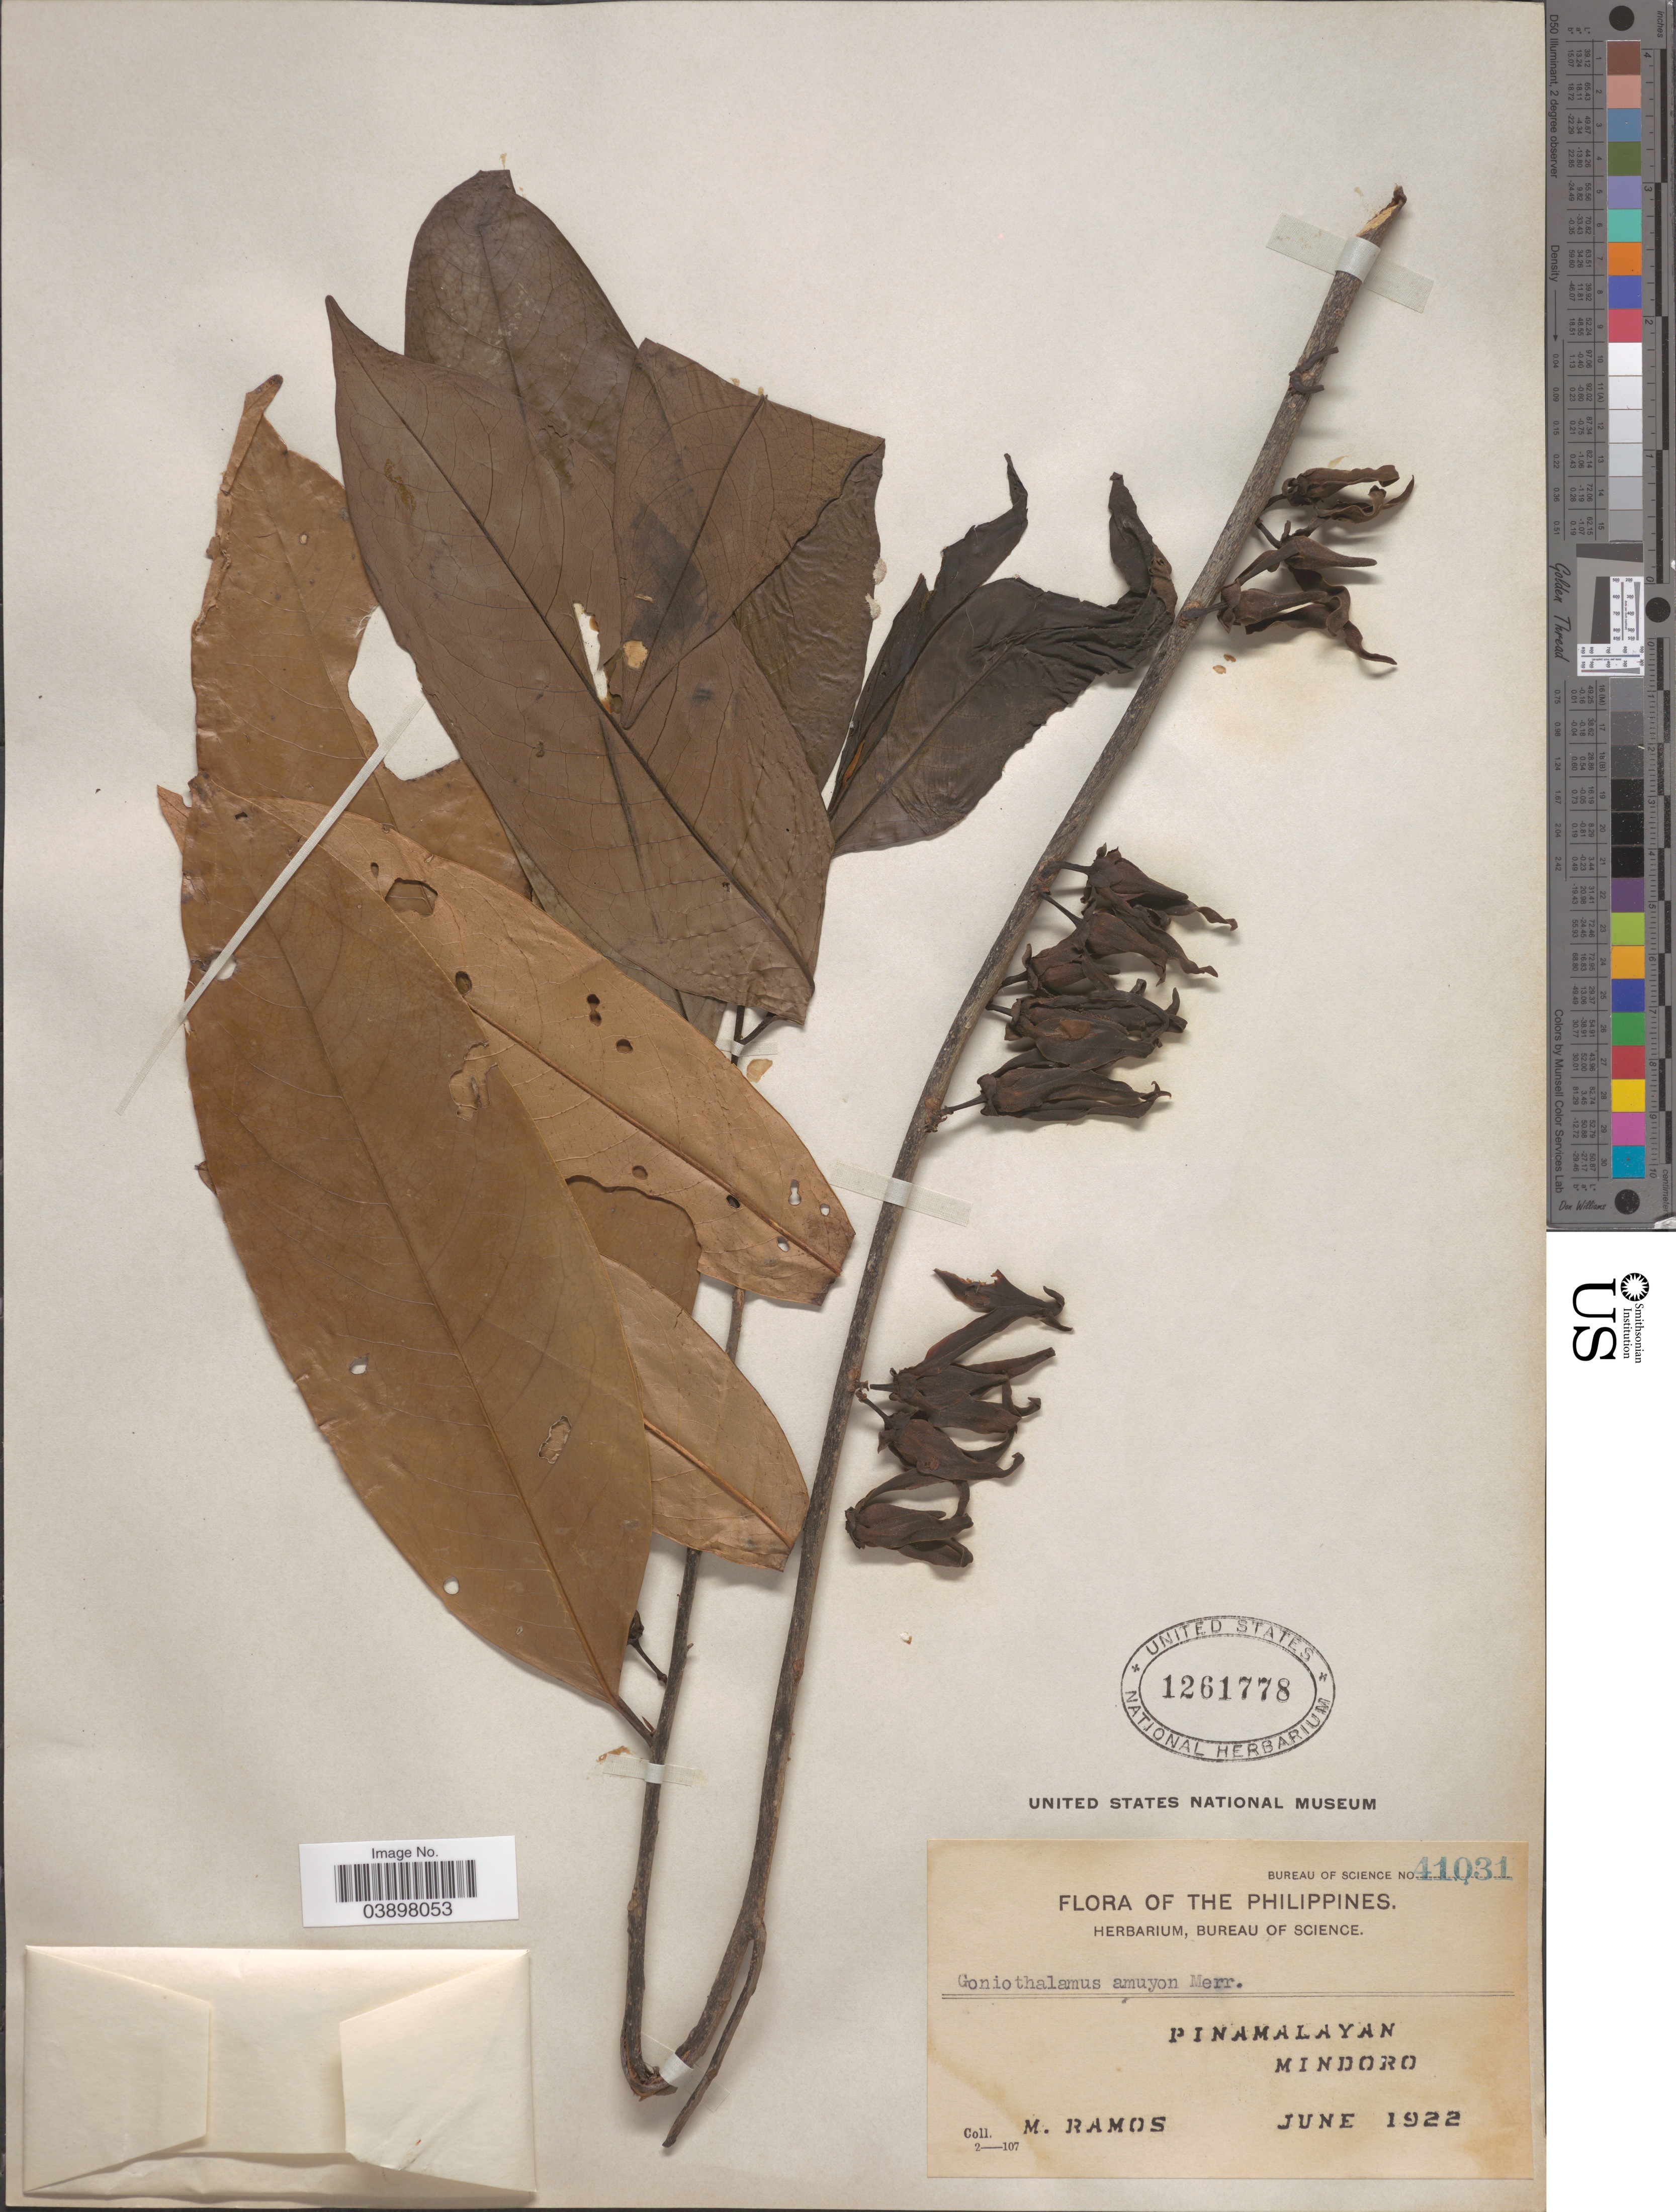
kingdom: Plantae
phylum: Tracheophyta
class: Magnoliopsida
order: Magnoliales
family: Annonaceae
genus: Goniothalamus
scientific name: Goniothalamus amuyon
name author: (Blanco) Merr.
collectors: M. Ramos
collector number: Bureau of Science 41031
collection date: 1922-06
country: Philippines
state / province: Mimaropa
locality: Pinamalayan. Mindoro.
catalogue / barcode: US 1261778